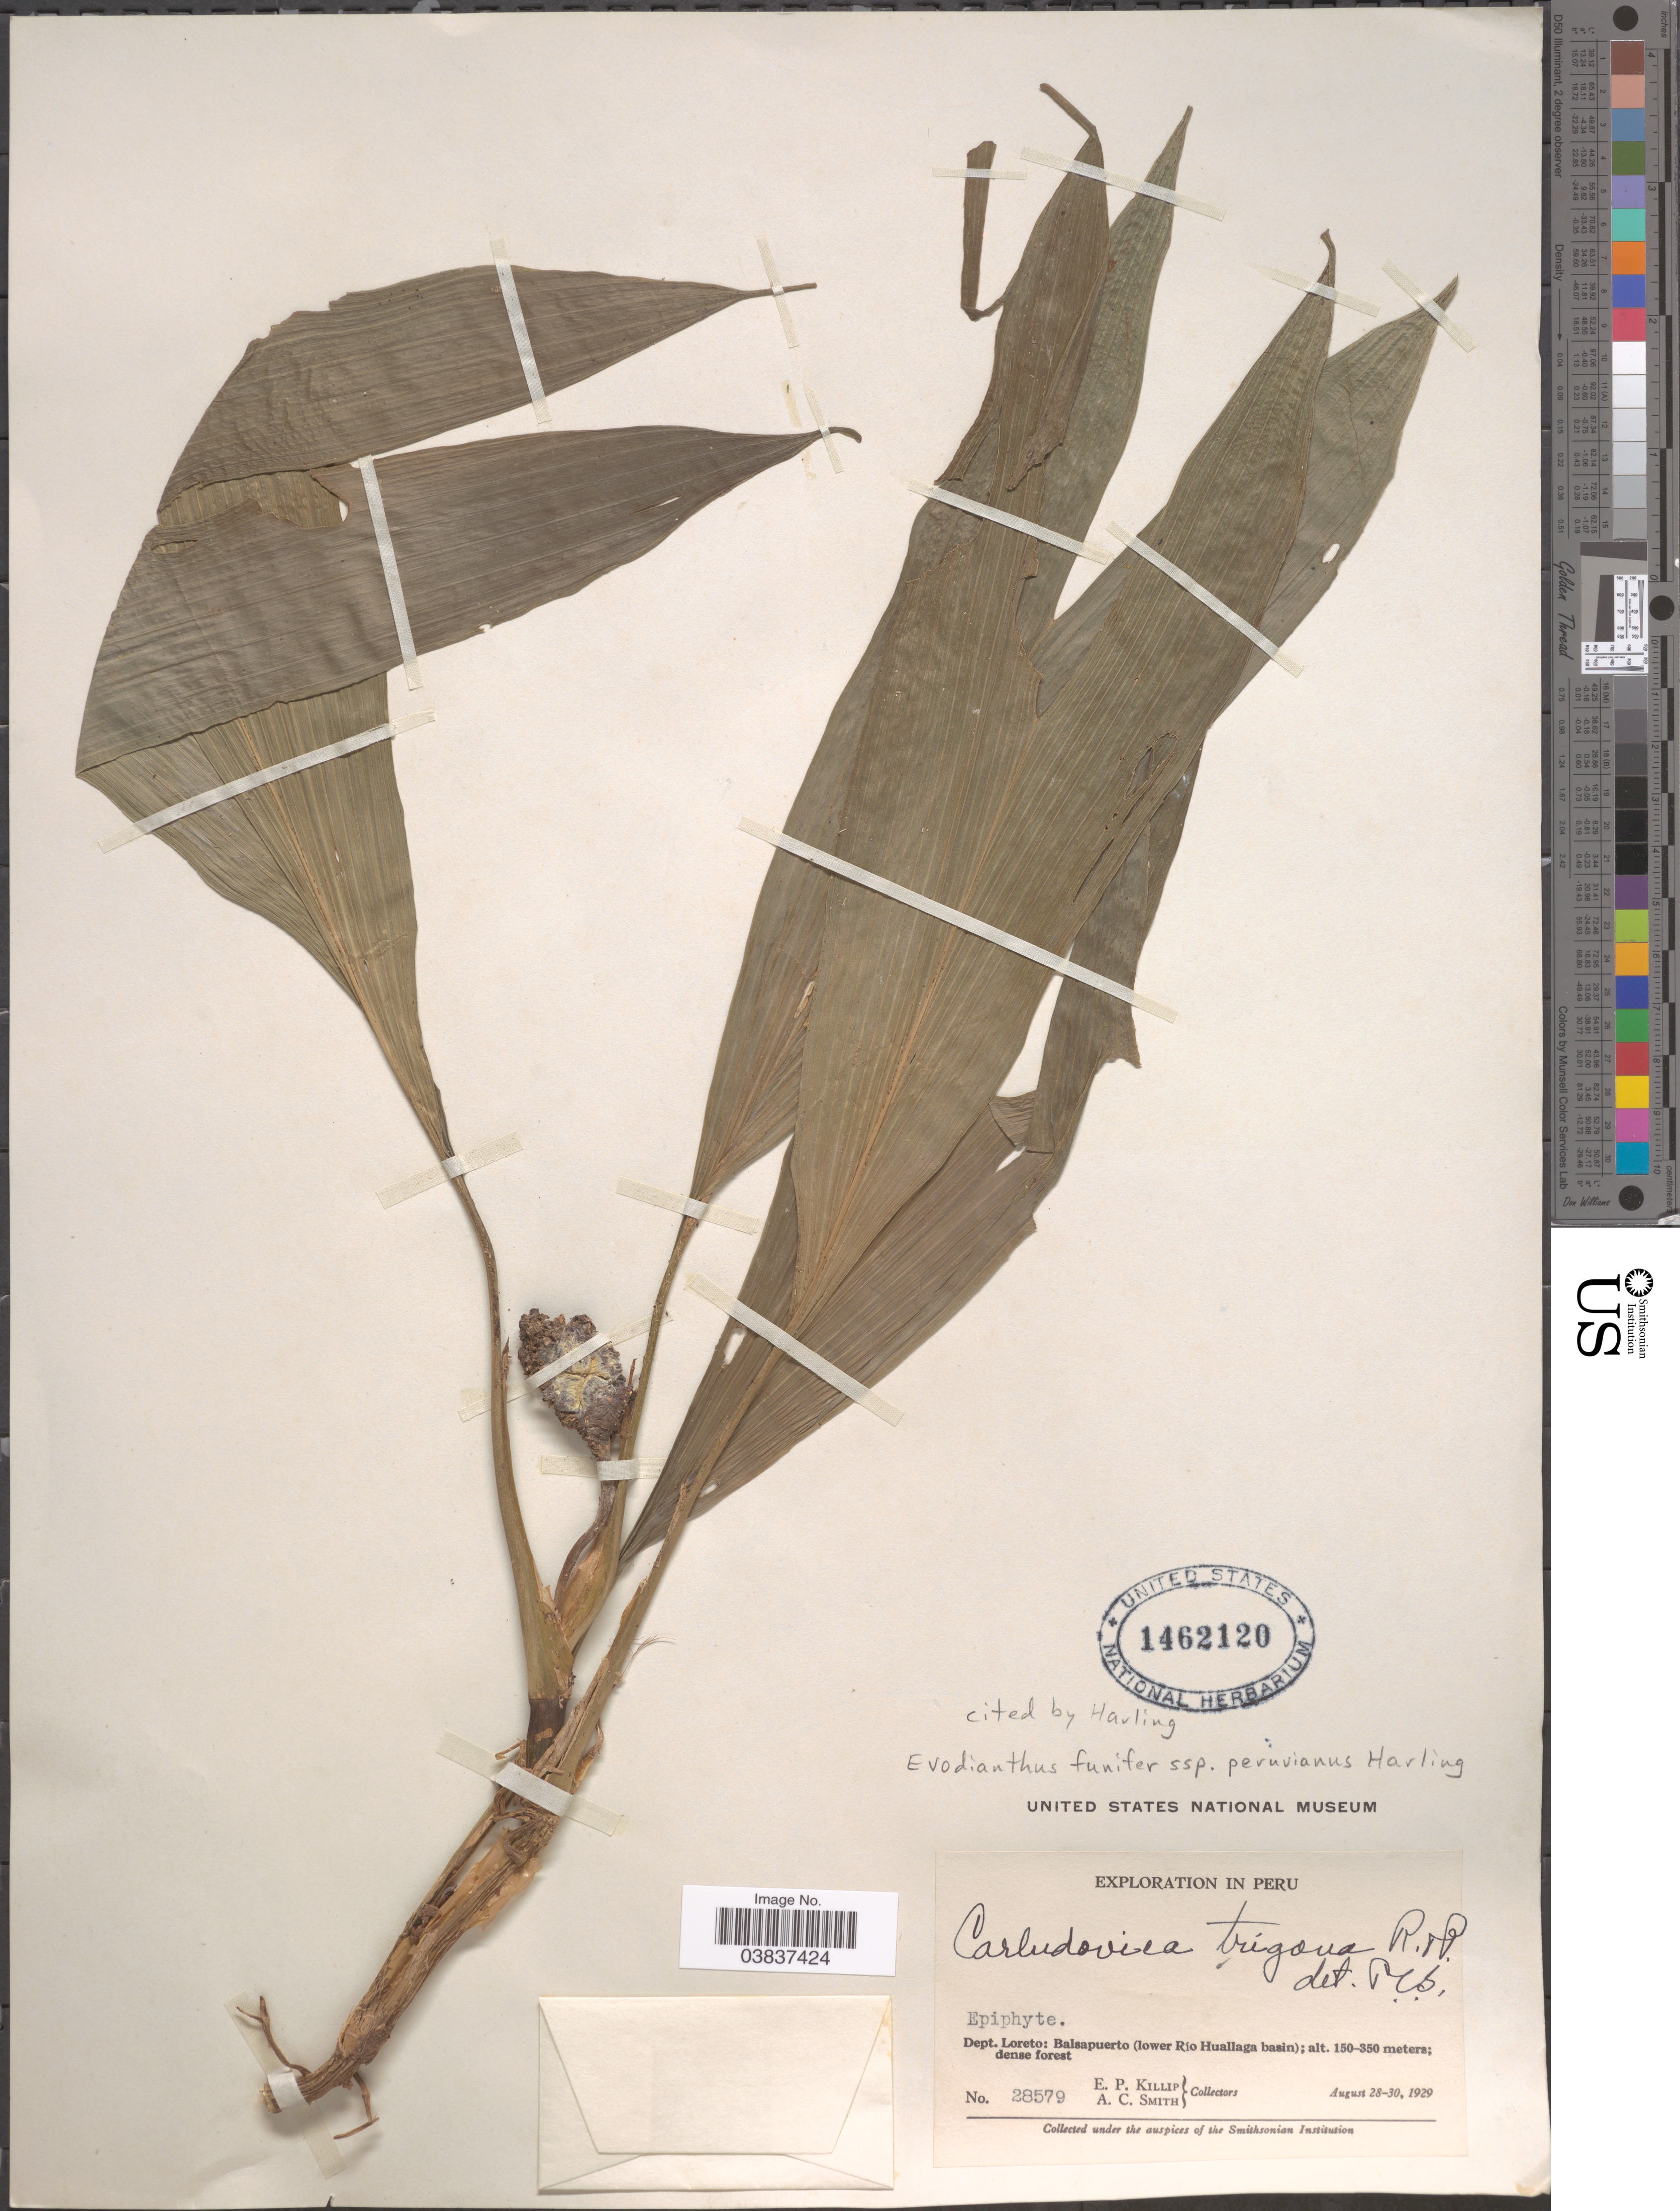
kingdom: Plantae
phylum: Tracheophyta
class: Liliopsida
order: Pandanales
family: Cyclanthaceae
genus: Evodianthus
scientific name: Evodianthus funifer subsp. peruvianus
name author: Harling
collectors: E. P. Killip & A. C. Smith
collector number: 28579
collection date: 1929-08-28/1929-08-30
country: Peru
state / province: Loreto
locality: Dept. Loreto: Balsapuerto (lower Río Huallaga basin).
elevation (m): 150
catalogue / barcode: US 1462120